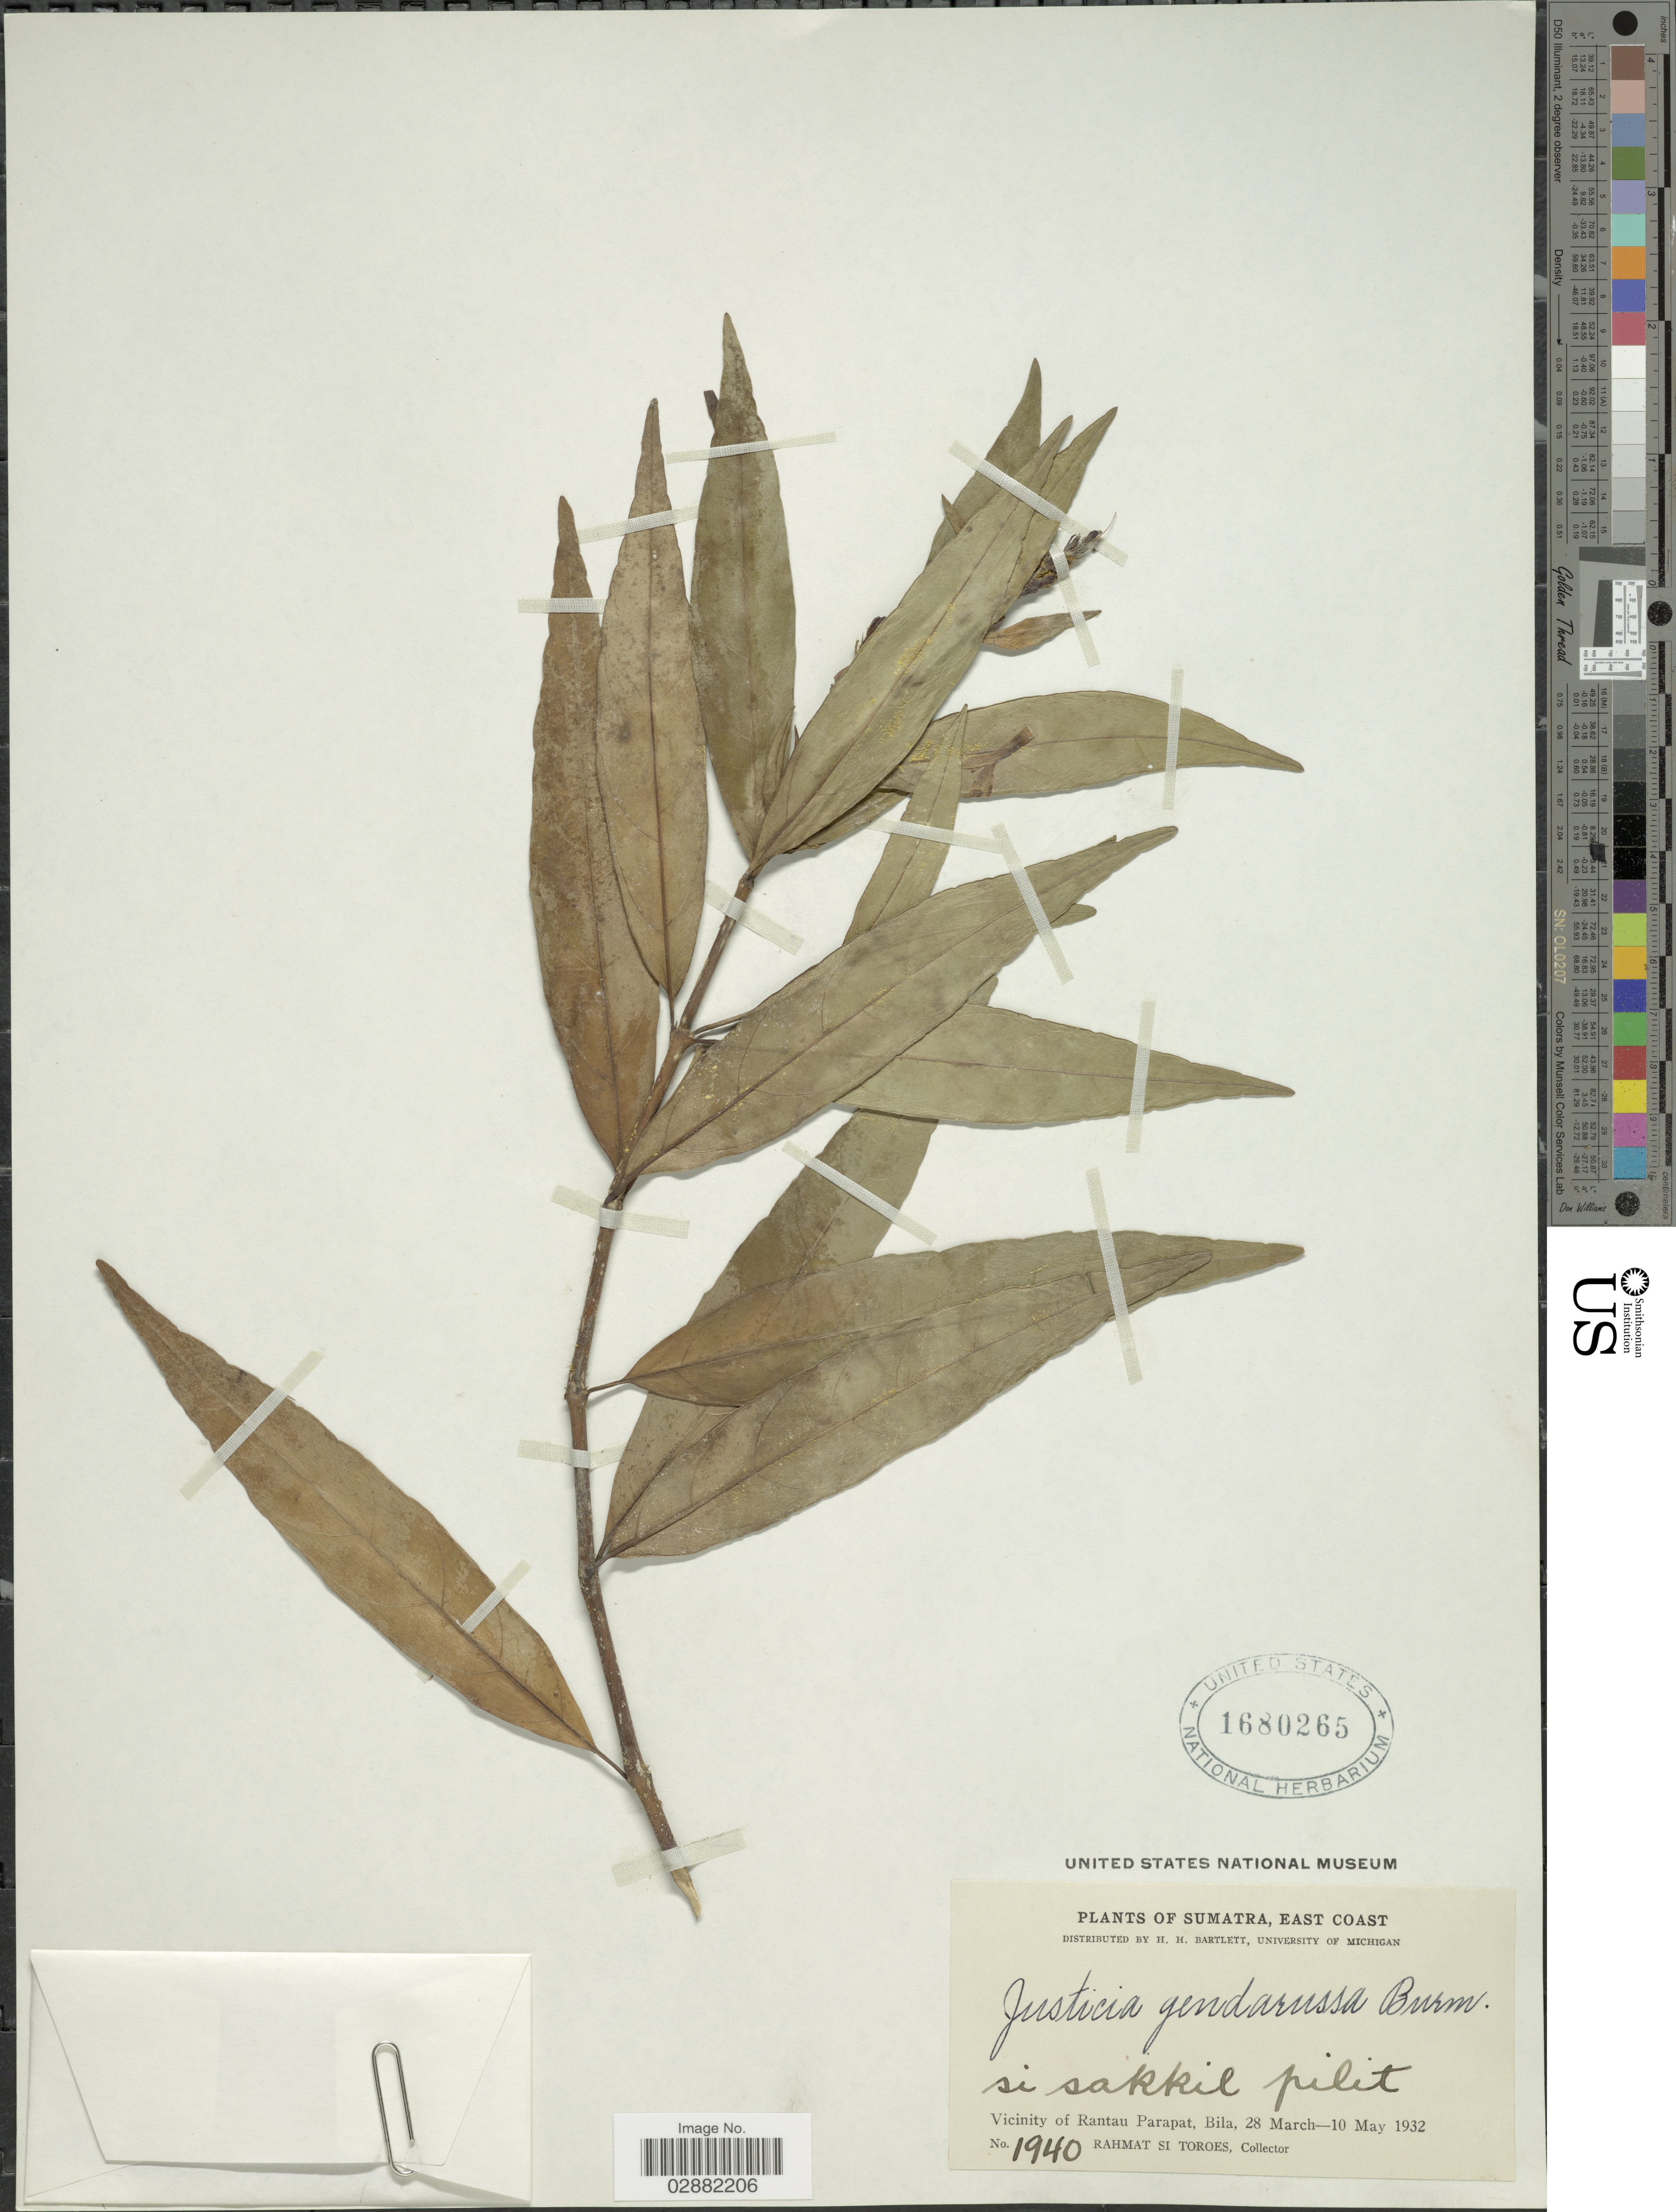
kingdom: Plantae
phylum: Tracheophyta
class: Magnoliopsida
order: Lamiales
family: Acanthaceae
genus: Justicia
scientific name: Justicia gendarussa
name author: Burm. f.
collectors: Rahmat Si Boeea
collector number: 1940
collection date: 1932-03-28/1932-05-10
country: Indonesia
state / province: Sumatra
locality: Sumatra, East Coast. Vicinity of Rantau Parapat, Bila.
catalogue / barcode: US 1680265